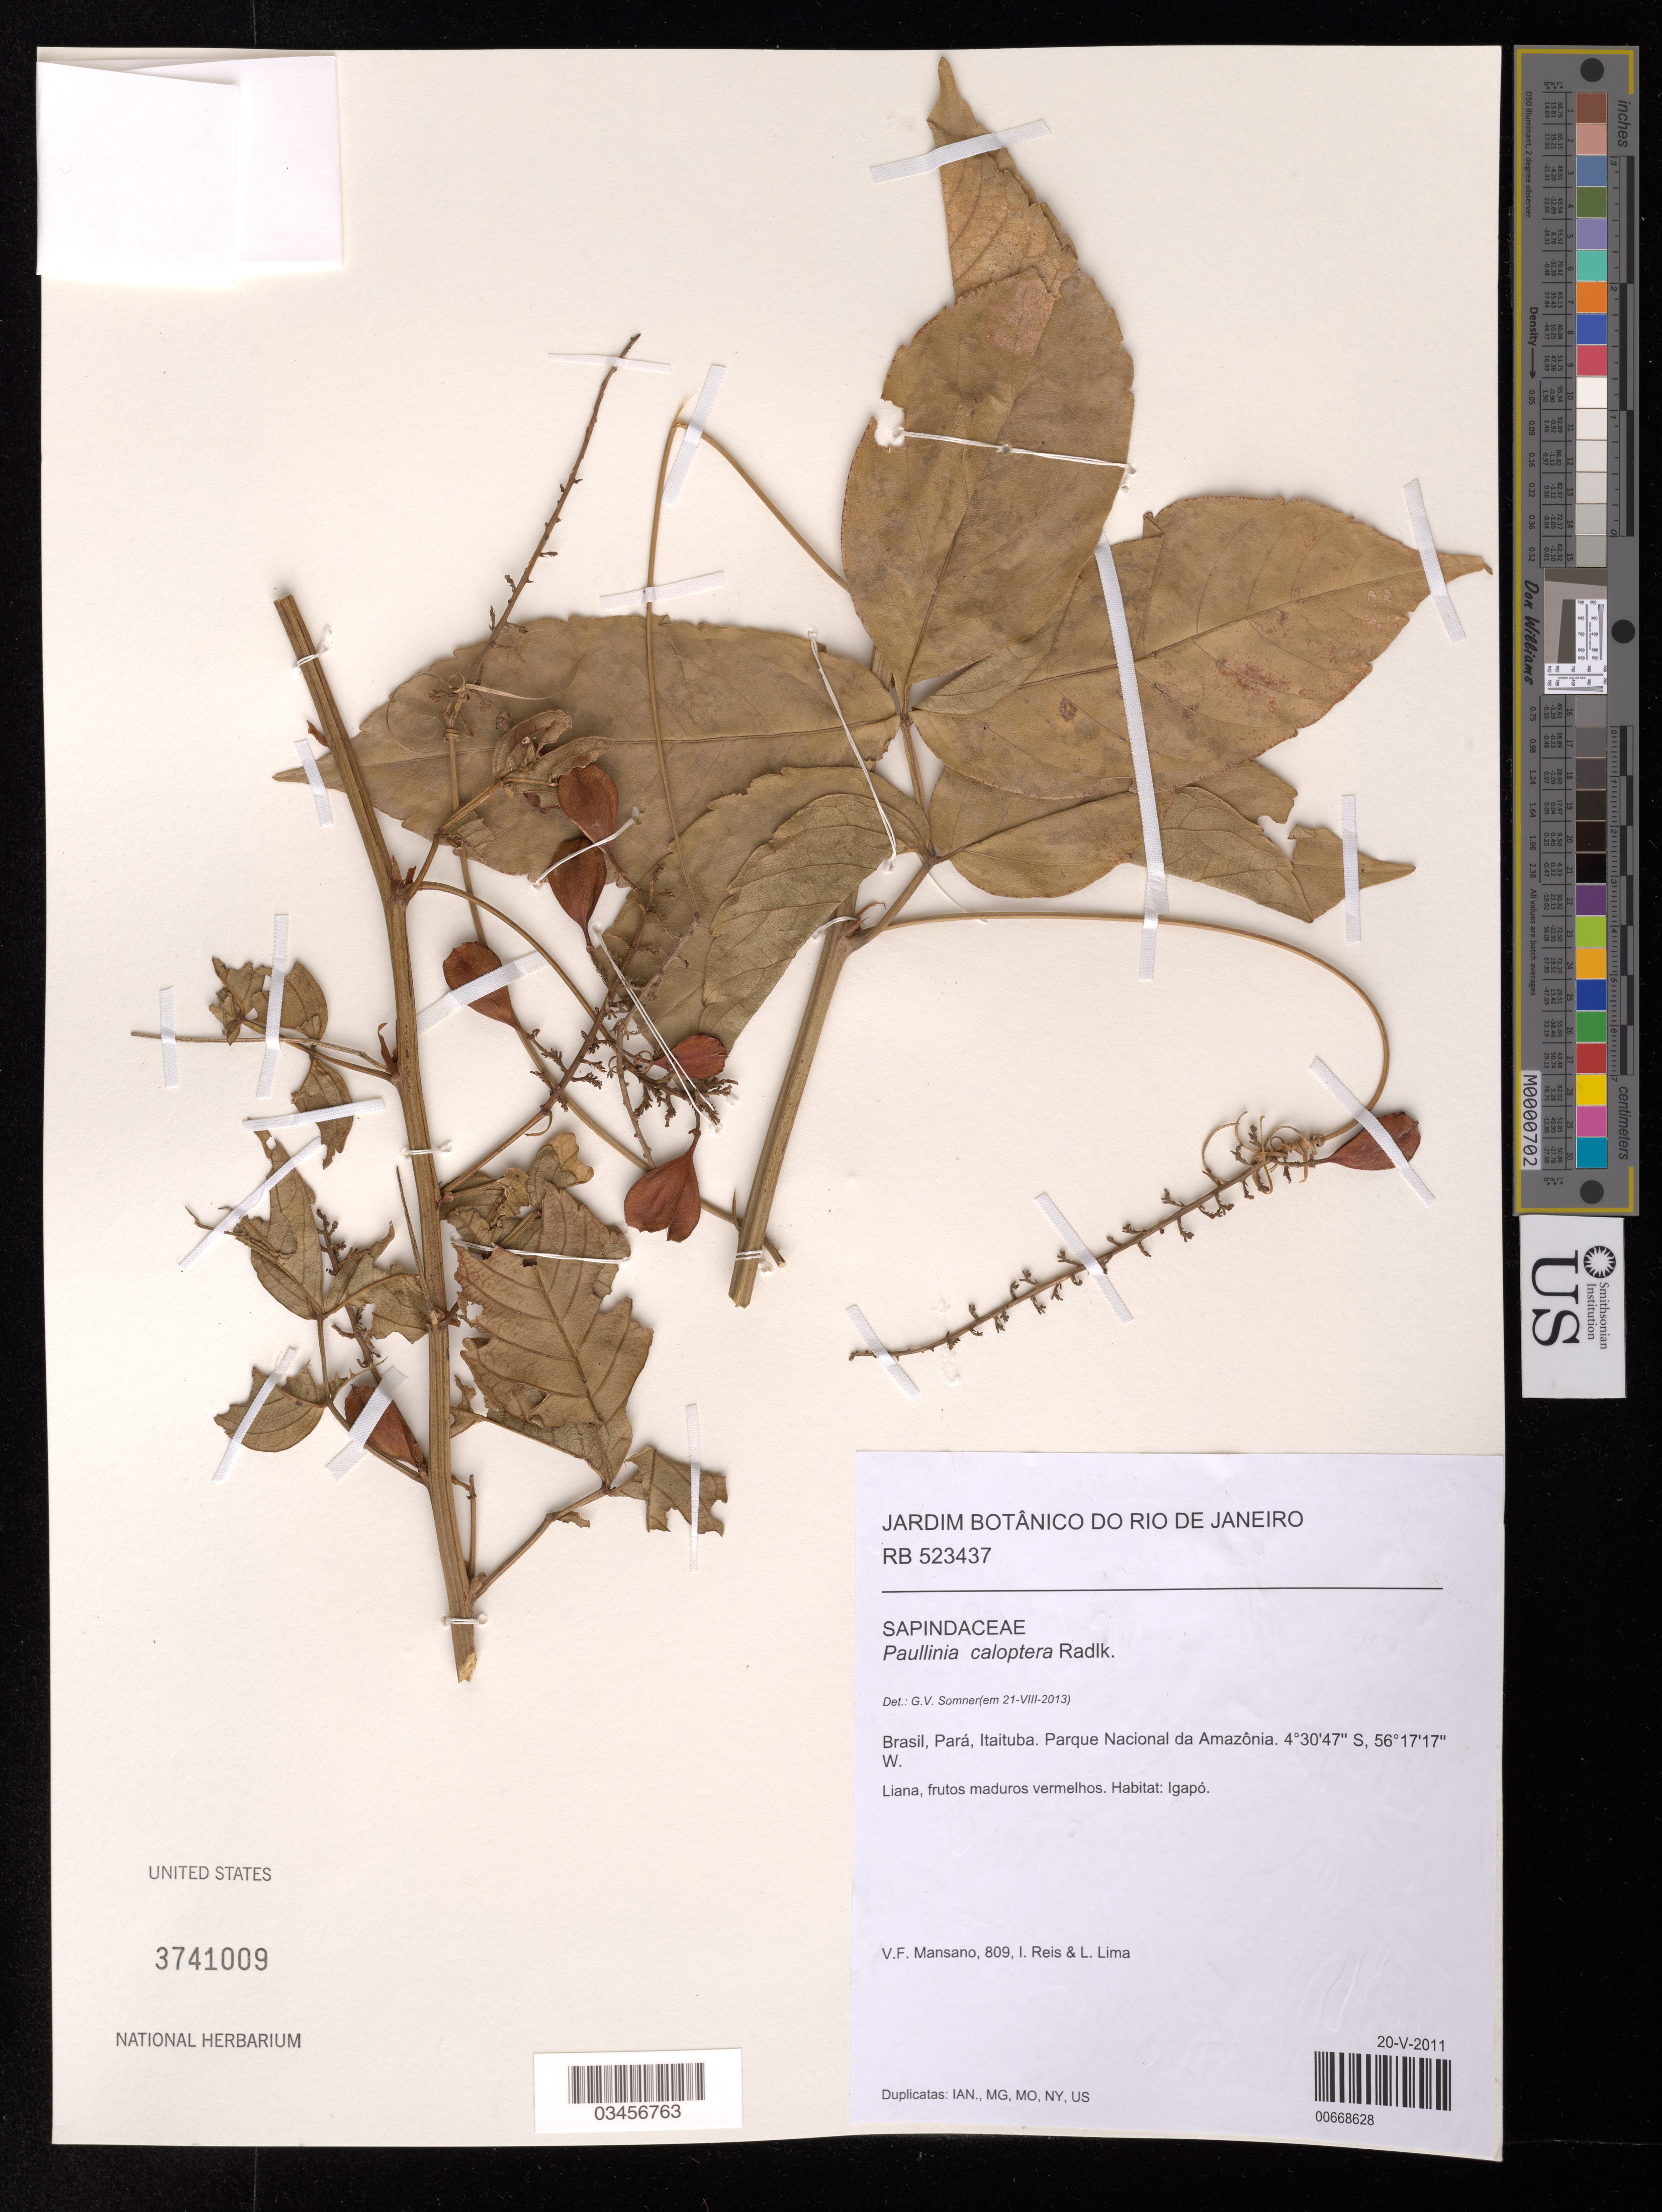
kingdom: Plantae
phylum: Tracheophyta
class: Magnoliopsida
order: Sapindales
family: Sapindaceae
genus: Paullinia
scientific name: Paullinia caloptera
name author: Radlk.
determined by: Somner, G. V.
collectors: V. Mansano, I. Reis & L. Lima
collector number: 809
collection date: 2011-05-20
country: Brazil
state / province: Pará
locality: Itaituba. Parque Nacional da Amazônia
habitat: Igapó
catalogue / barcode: US 3741009